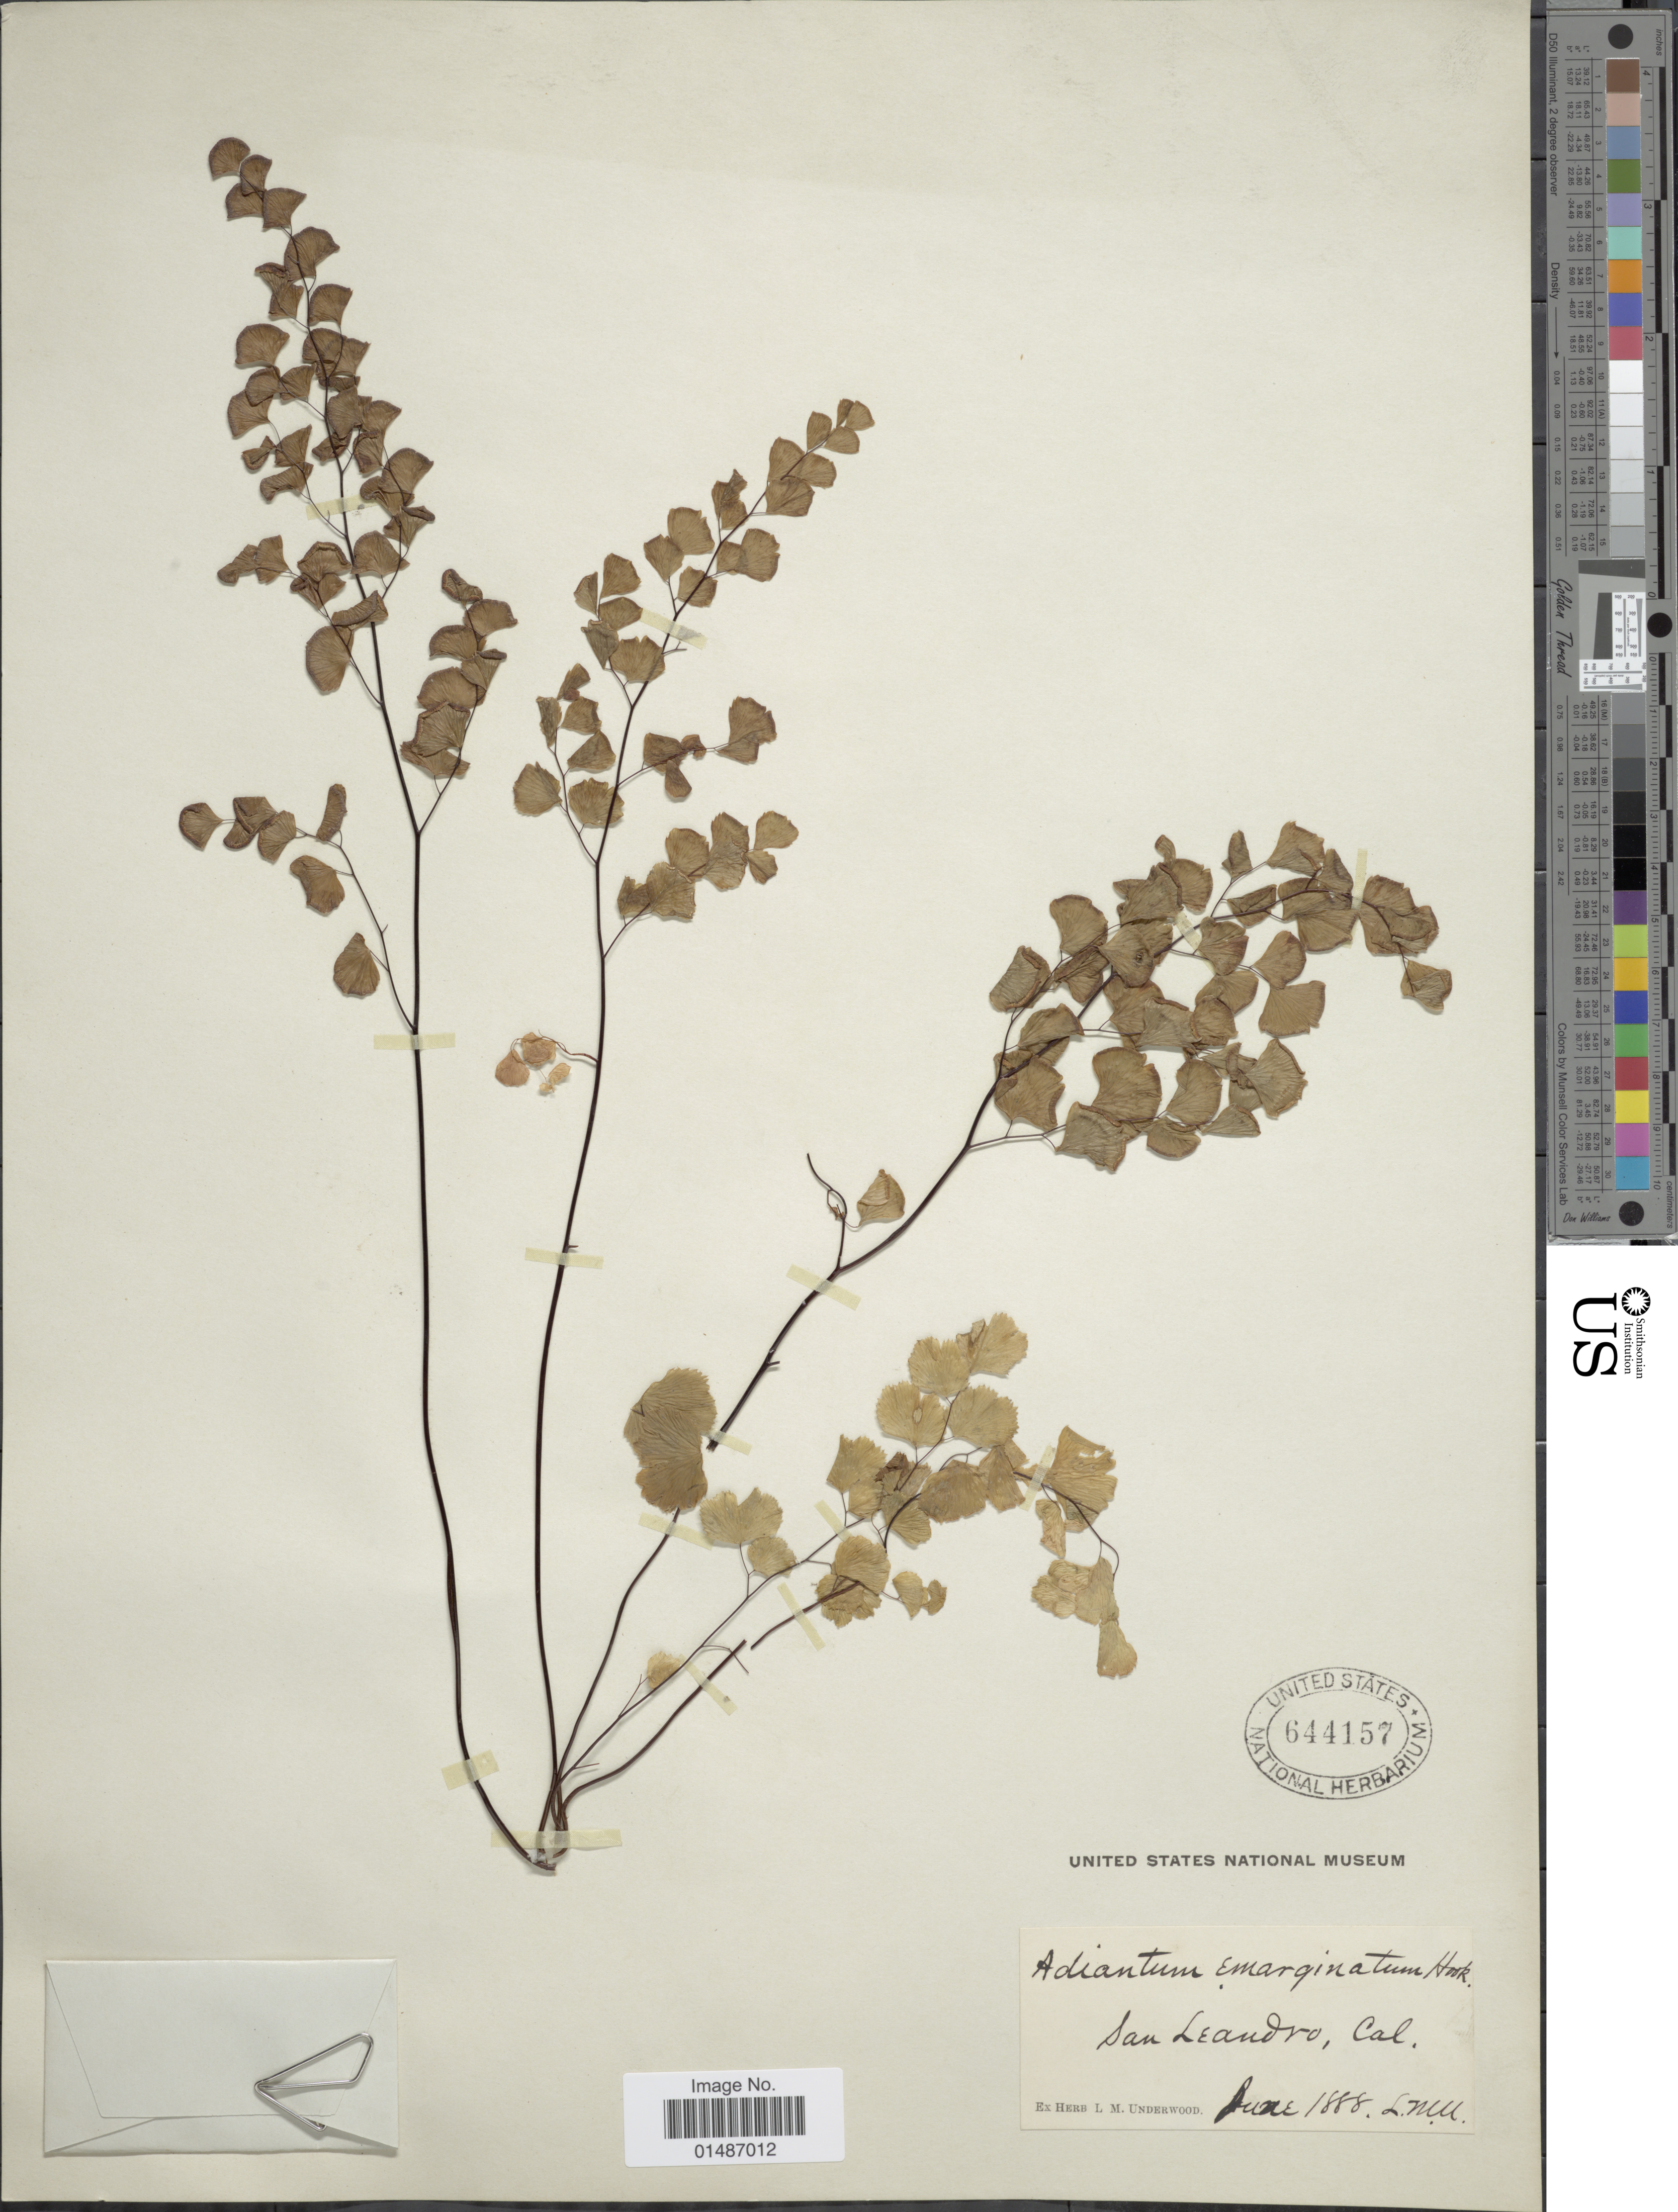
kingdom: Plantae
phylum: Tracheophyta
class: Polypodiopsida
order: Polypodiales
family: Pteridaceae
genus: Adiantum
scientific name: Adiantum jordanii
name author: C.H. Mull.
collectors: ex herb. L. M. Underwood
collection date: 1888-06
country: United States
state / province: California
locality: San Leandro.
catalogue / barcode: US 644157